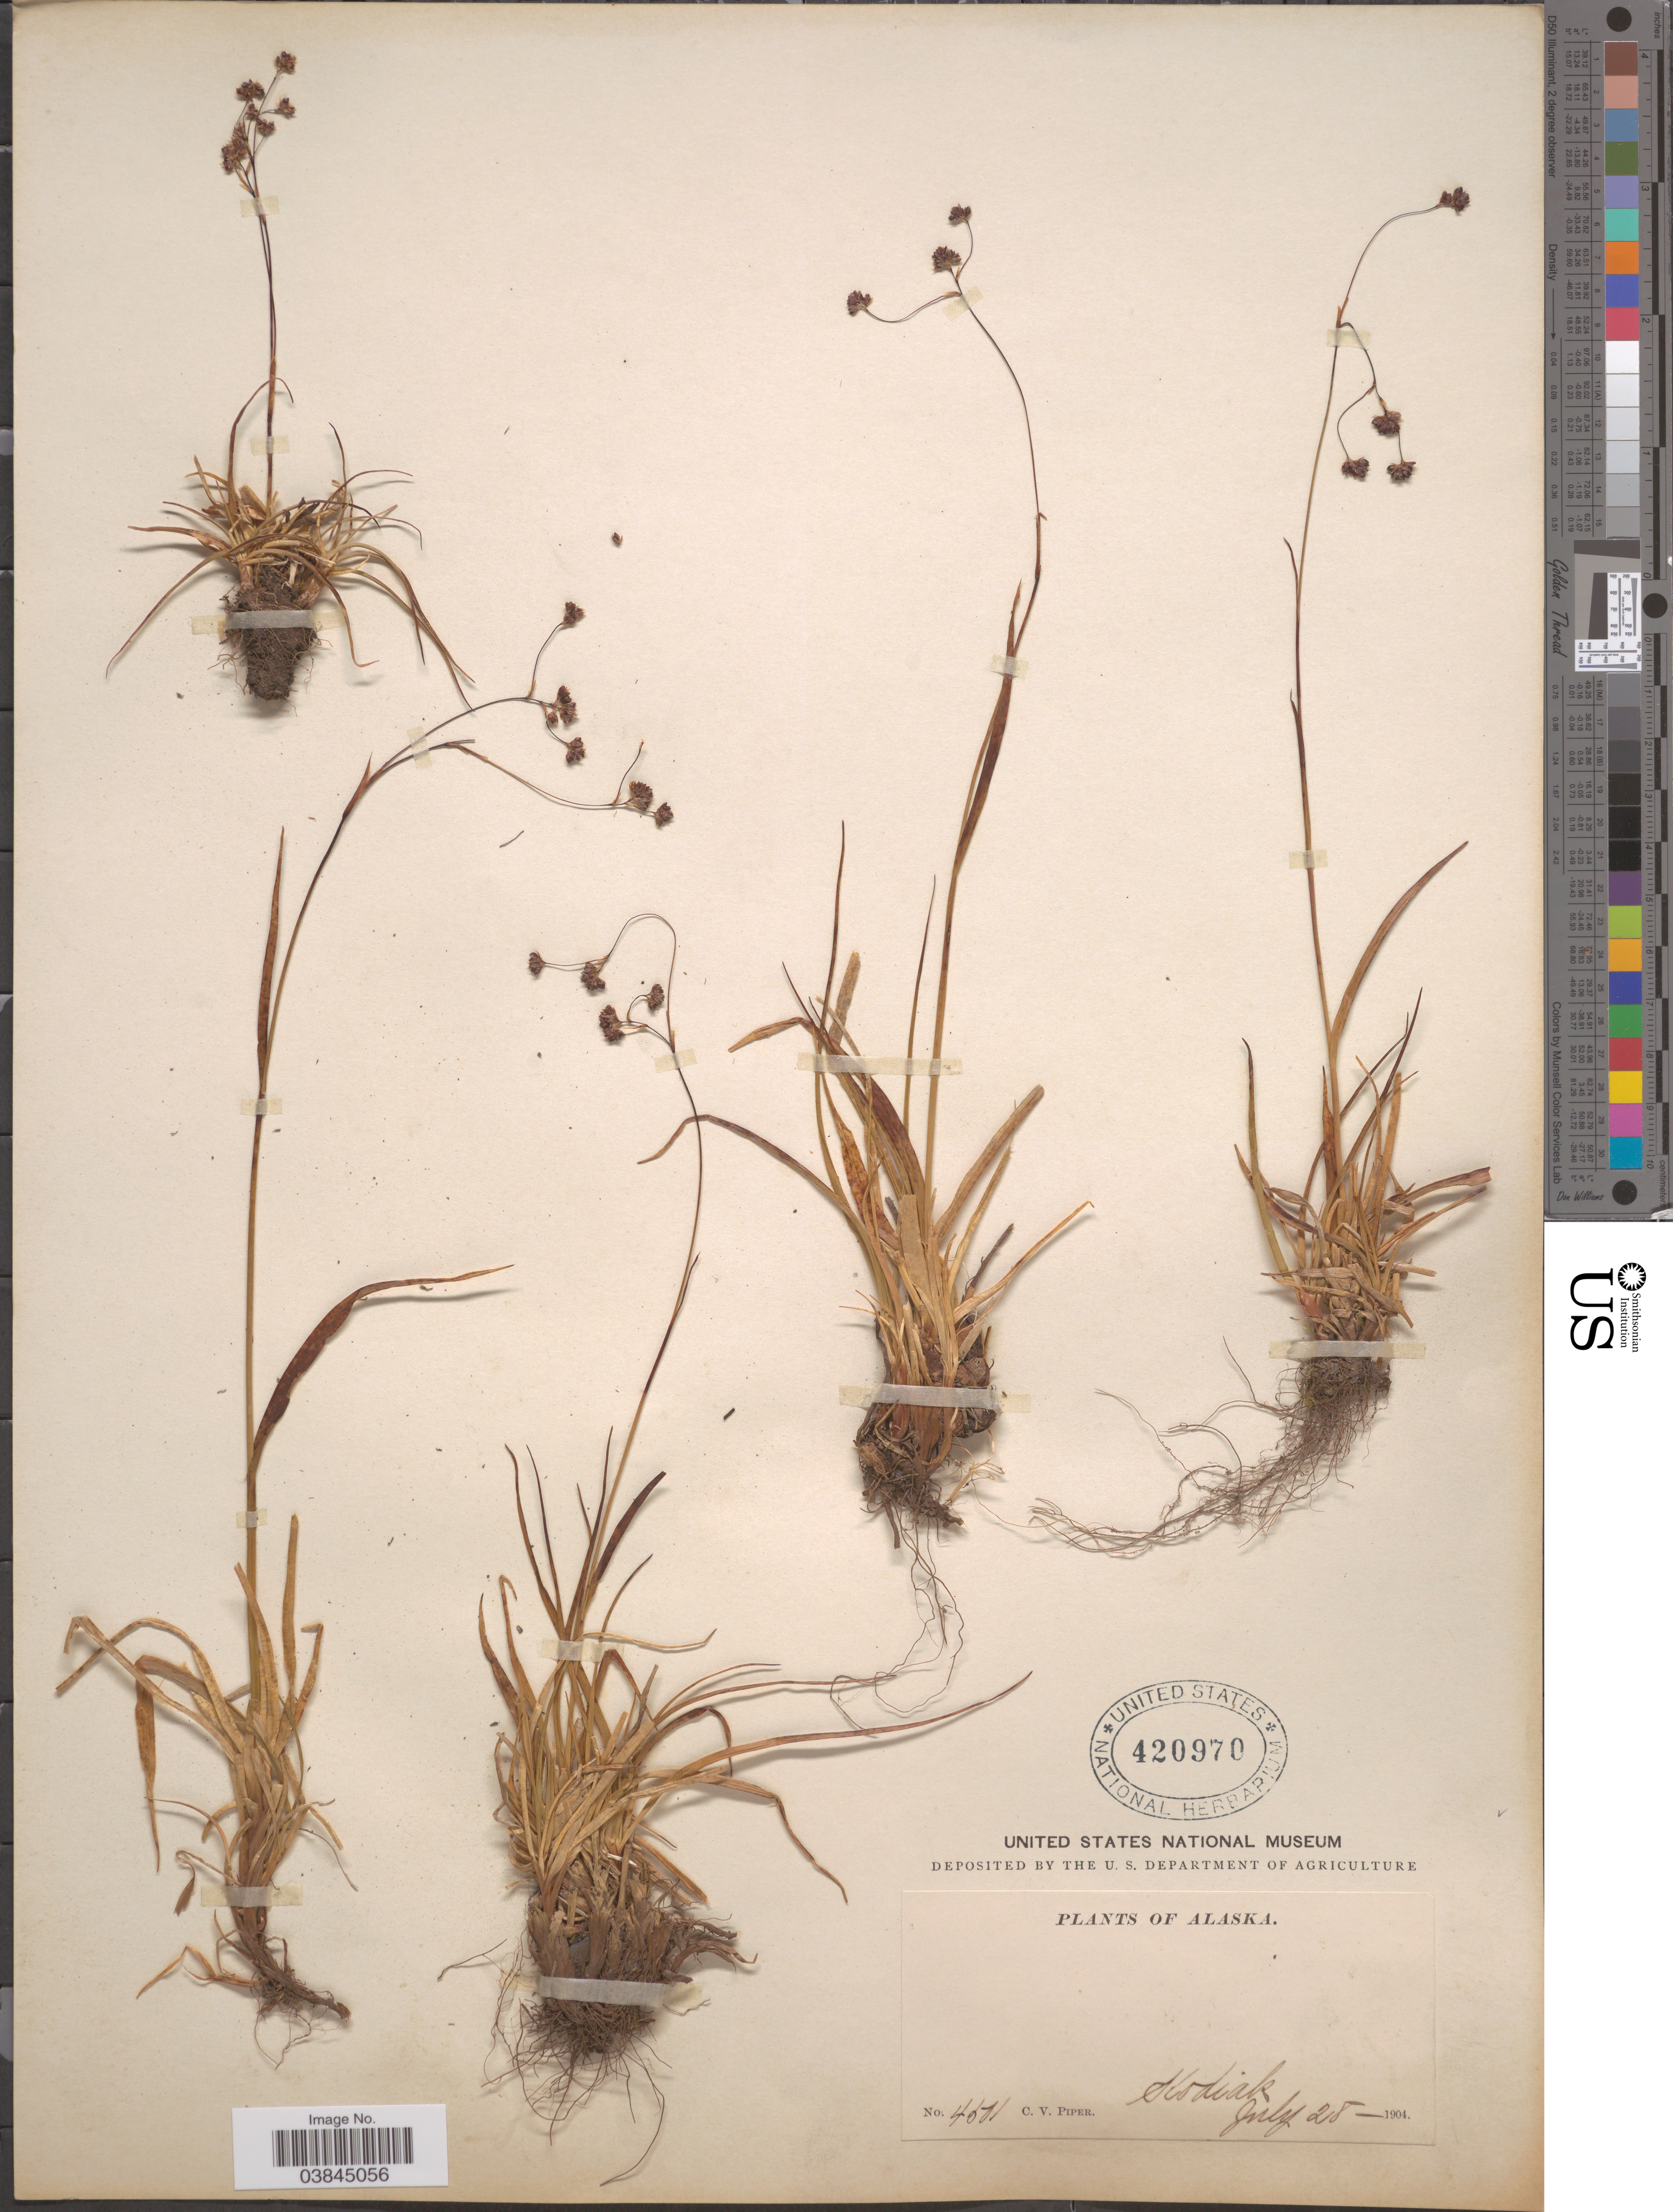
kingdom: Plantae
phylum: Tracheophyta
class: Liliopsida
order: Poales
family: Juncaceae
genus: Luzula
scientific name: Luzula arcuata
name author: (Wahlenb.) Sw.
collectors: C. V. Piper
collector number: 4601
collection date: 1904-07-28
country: United States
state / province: Alaska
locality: Kodiak.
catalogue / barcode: US 420970